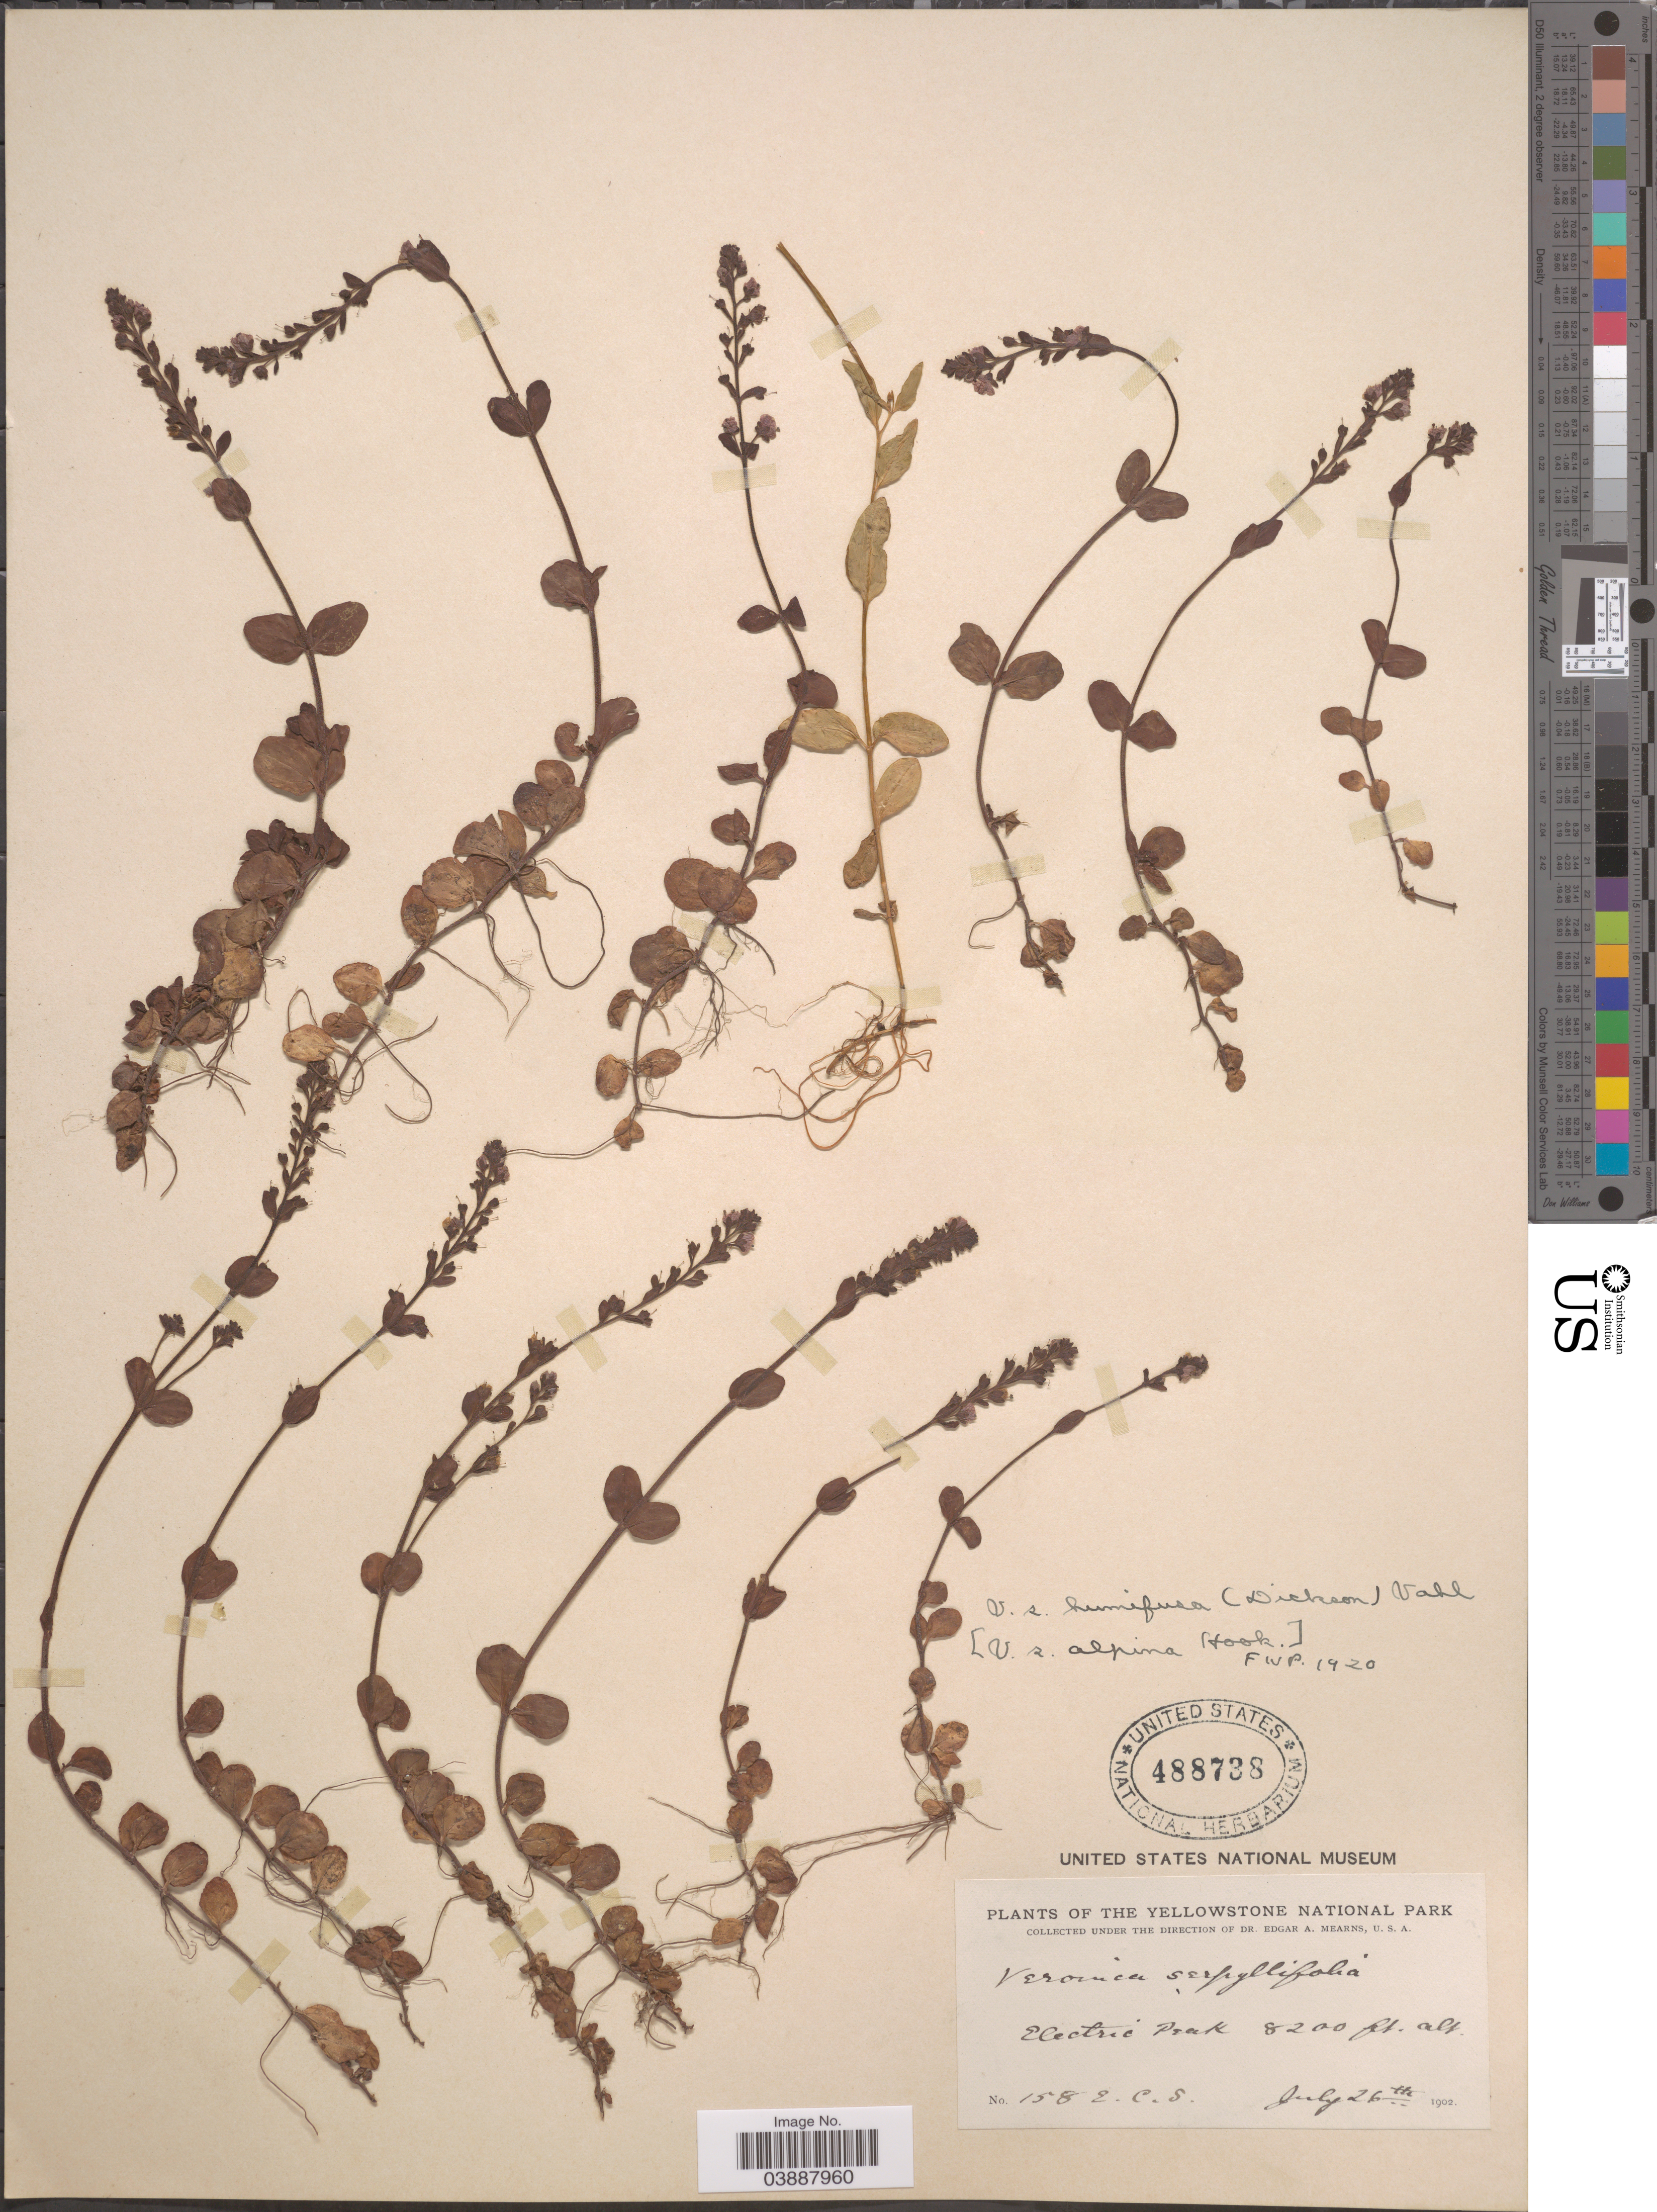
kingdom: Plantae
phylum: Tracheophyta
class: Magnoliopsida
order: Lamiales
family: Plantaginaceae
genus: Veronica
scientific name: Veronica serpyllifolia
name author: L.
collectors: E. C. Smith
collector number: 158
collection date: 1902-07-26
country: United States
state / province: Montana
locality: Yellowstone National Park. Electric Peak.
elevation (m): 2499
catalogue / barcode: US 488738